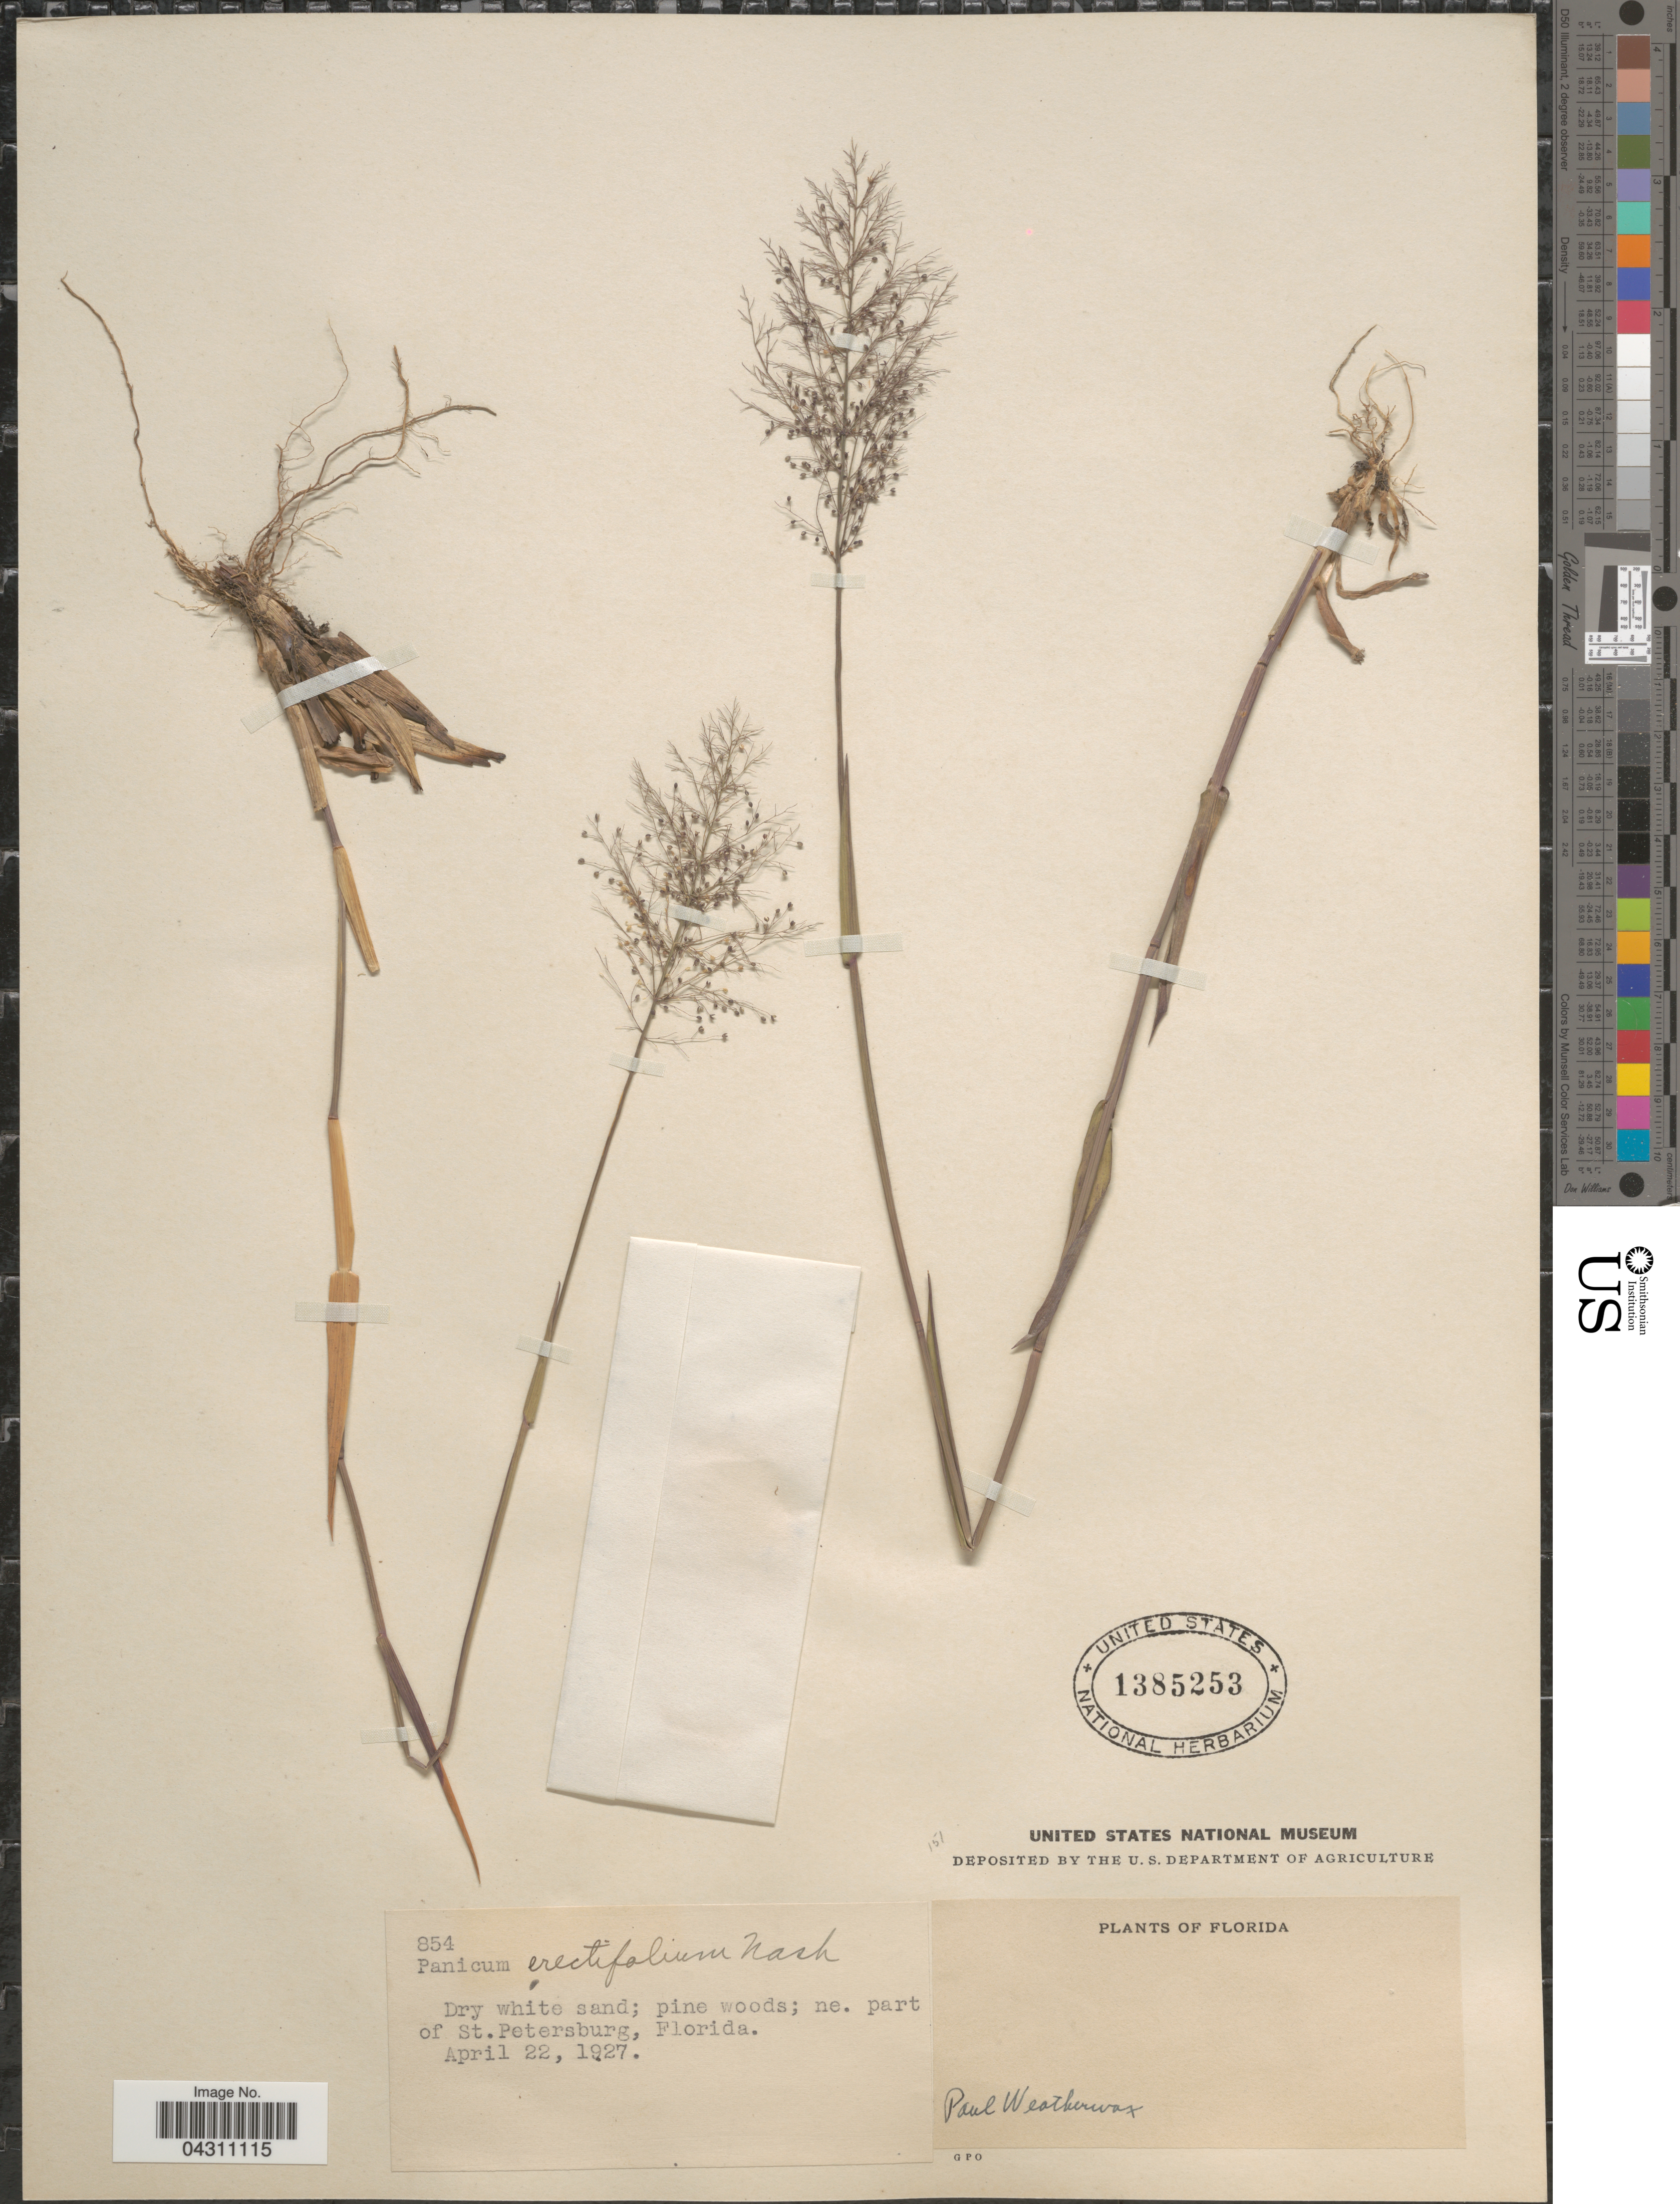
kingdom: Plantae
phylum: Tracheophyta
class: Liliopsida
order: Poales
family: Poaceae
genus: Dichanthelium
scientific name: Dichanthelium sphaerocarpon var. floridanum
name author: (Vasey) Davidse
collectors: P. Weatherwax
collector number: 854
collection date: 1927-04-22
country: United States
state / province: Florida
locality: Dry white sand; pine woods; ne. part of St. Petersburg.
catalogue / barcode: US 1385253